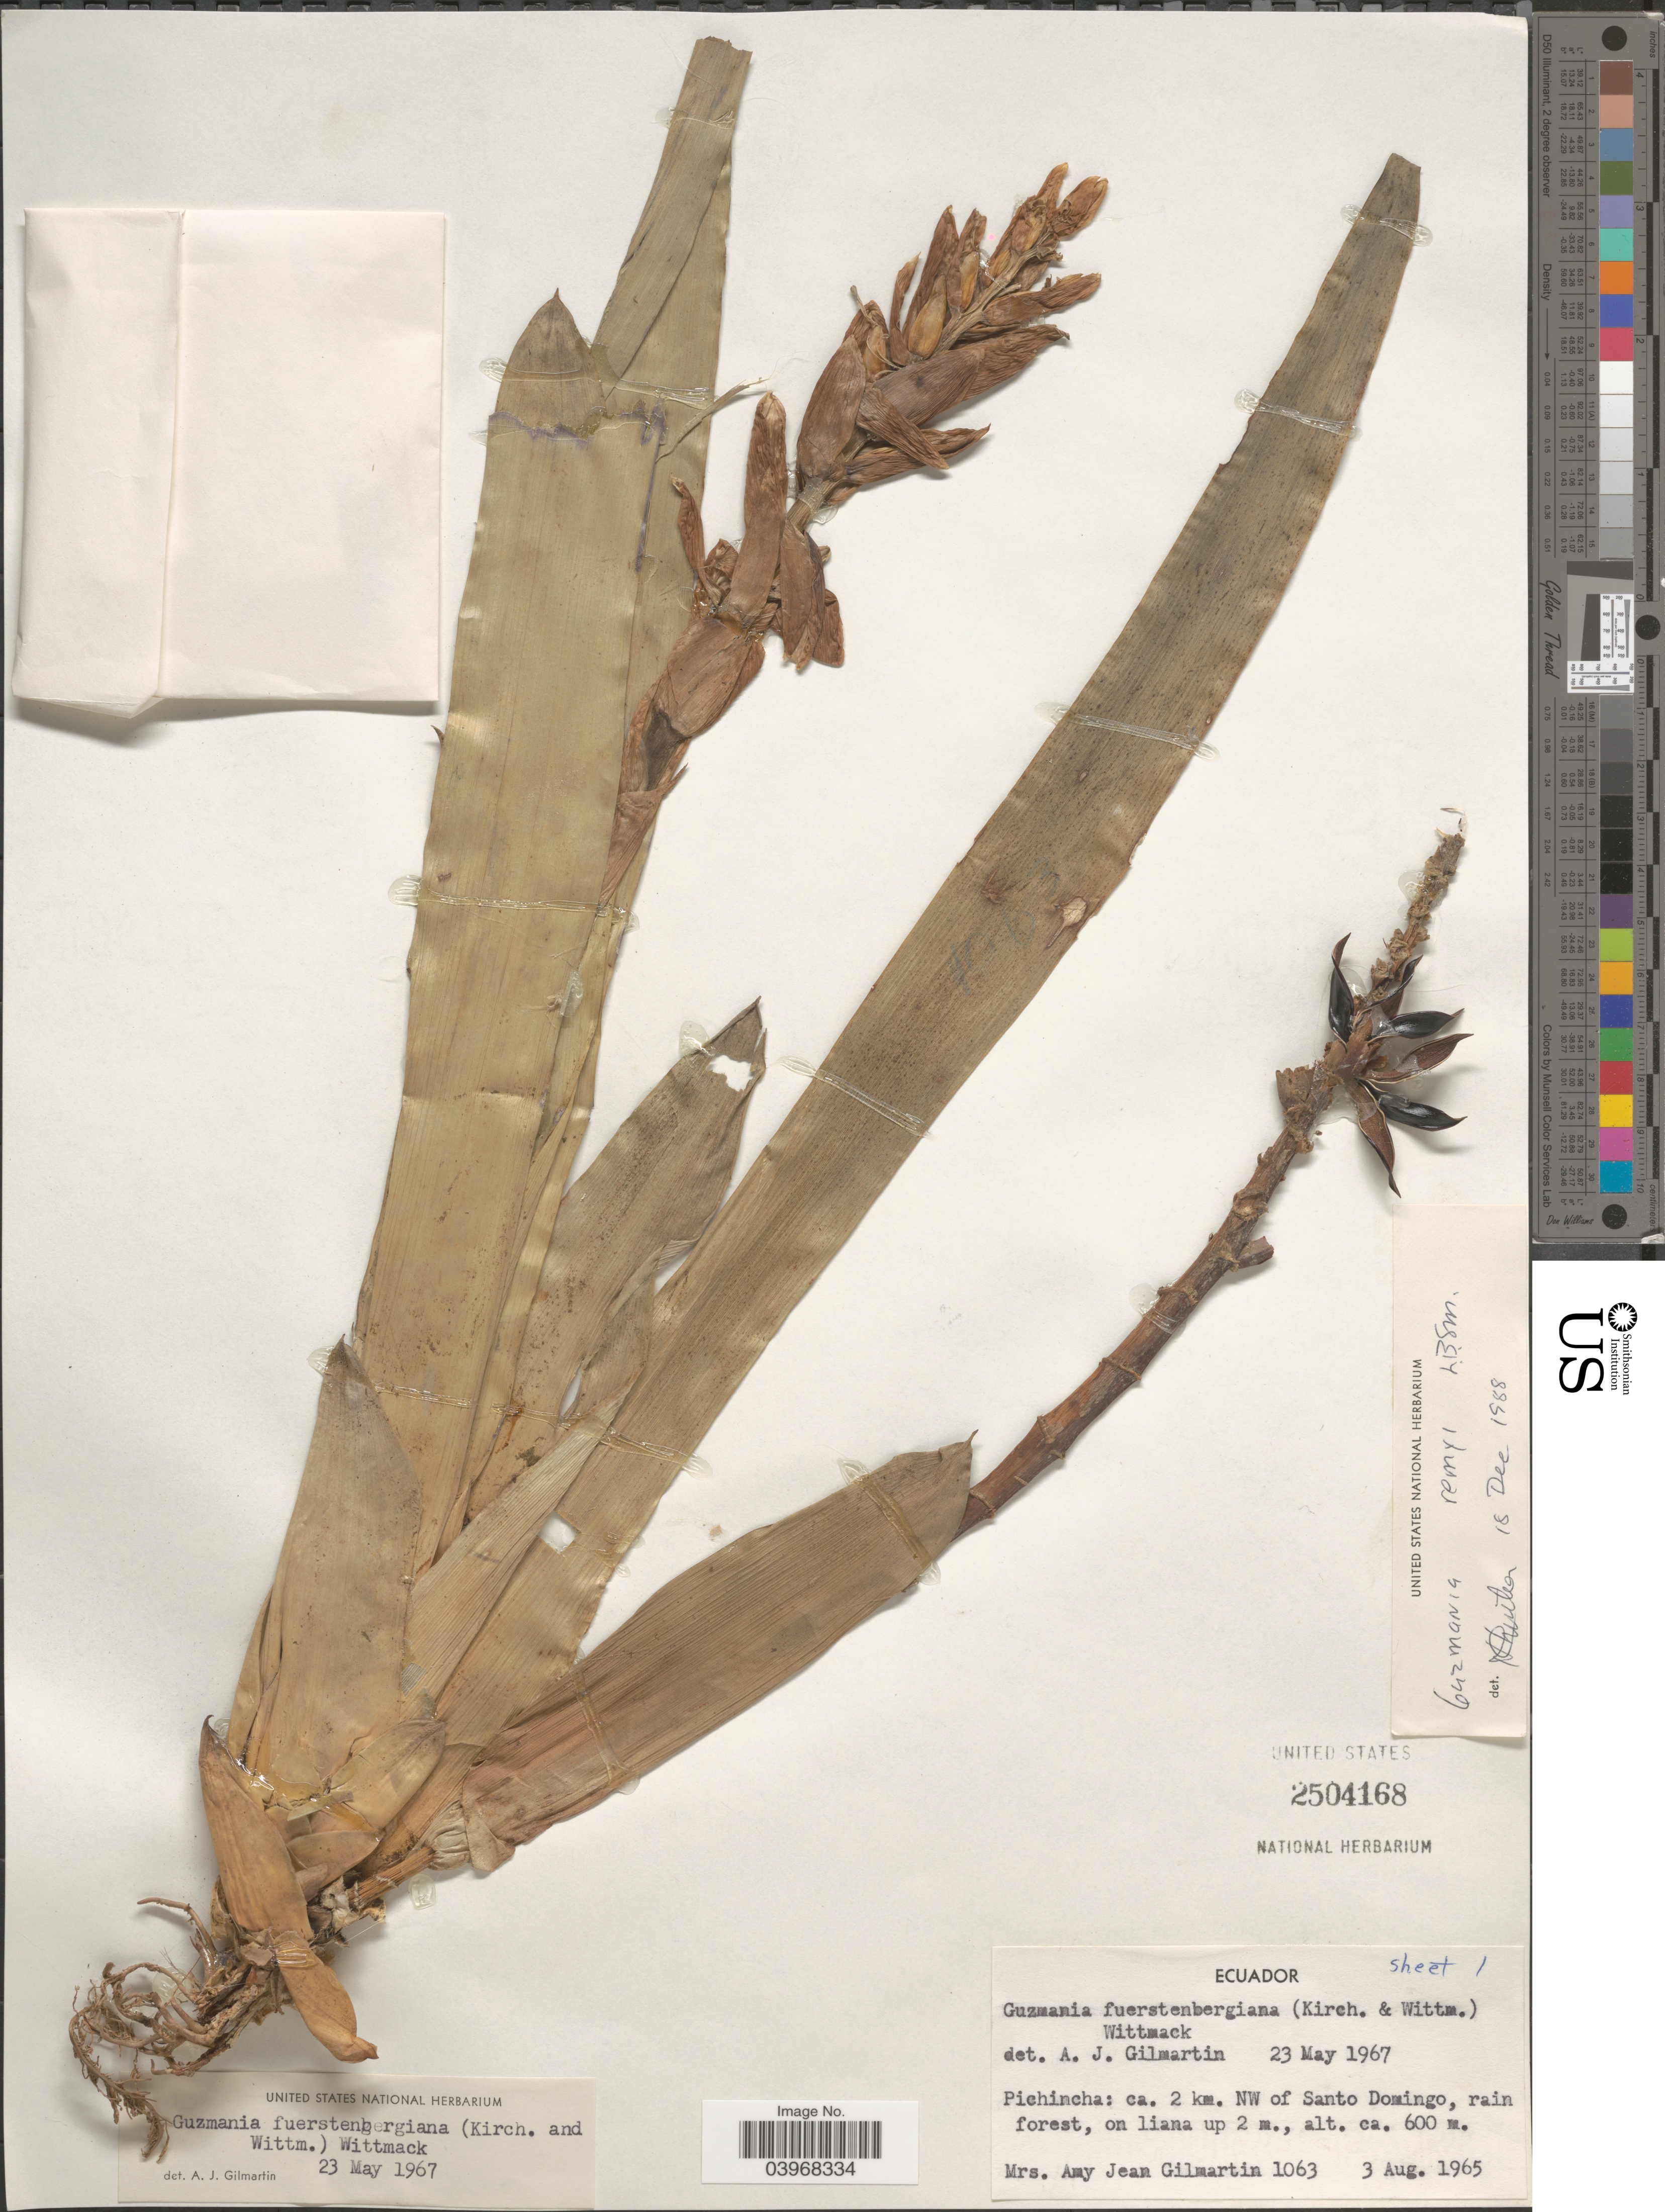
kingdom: Plantae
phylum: Tracheophyta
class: Liliopsida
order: Poales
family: Bromeliaceae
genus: Guzmania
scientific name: Guzmania fuerstenbergiana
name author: Wittm.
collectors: A. J. Gilmartin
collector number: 1063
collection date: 1965-08-03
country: Ecuador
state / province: Pichincha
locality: Ca. 2 km. NW of Santo Domingo, rain forest.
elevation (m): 600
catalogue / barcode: US 2504168